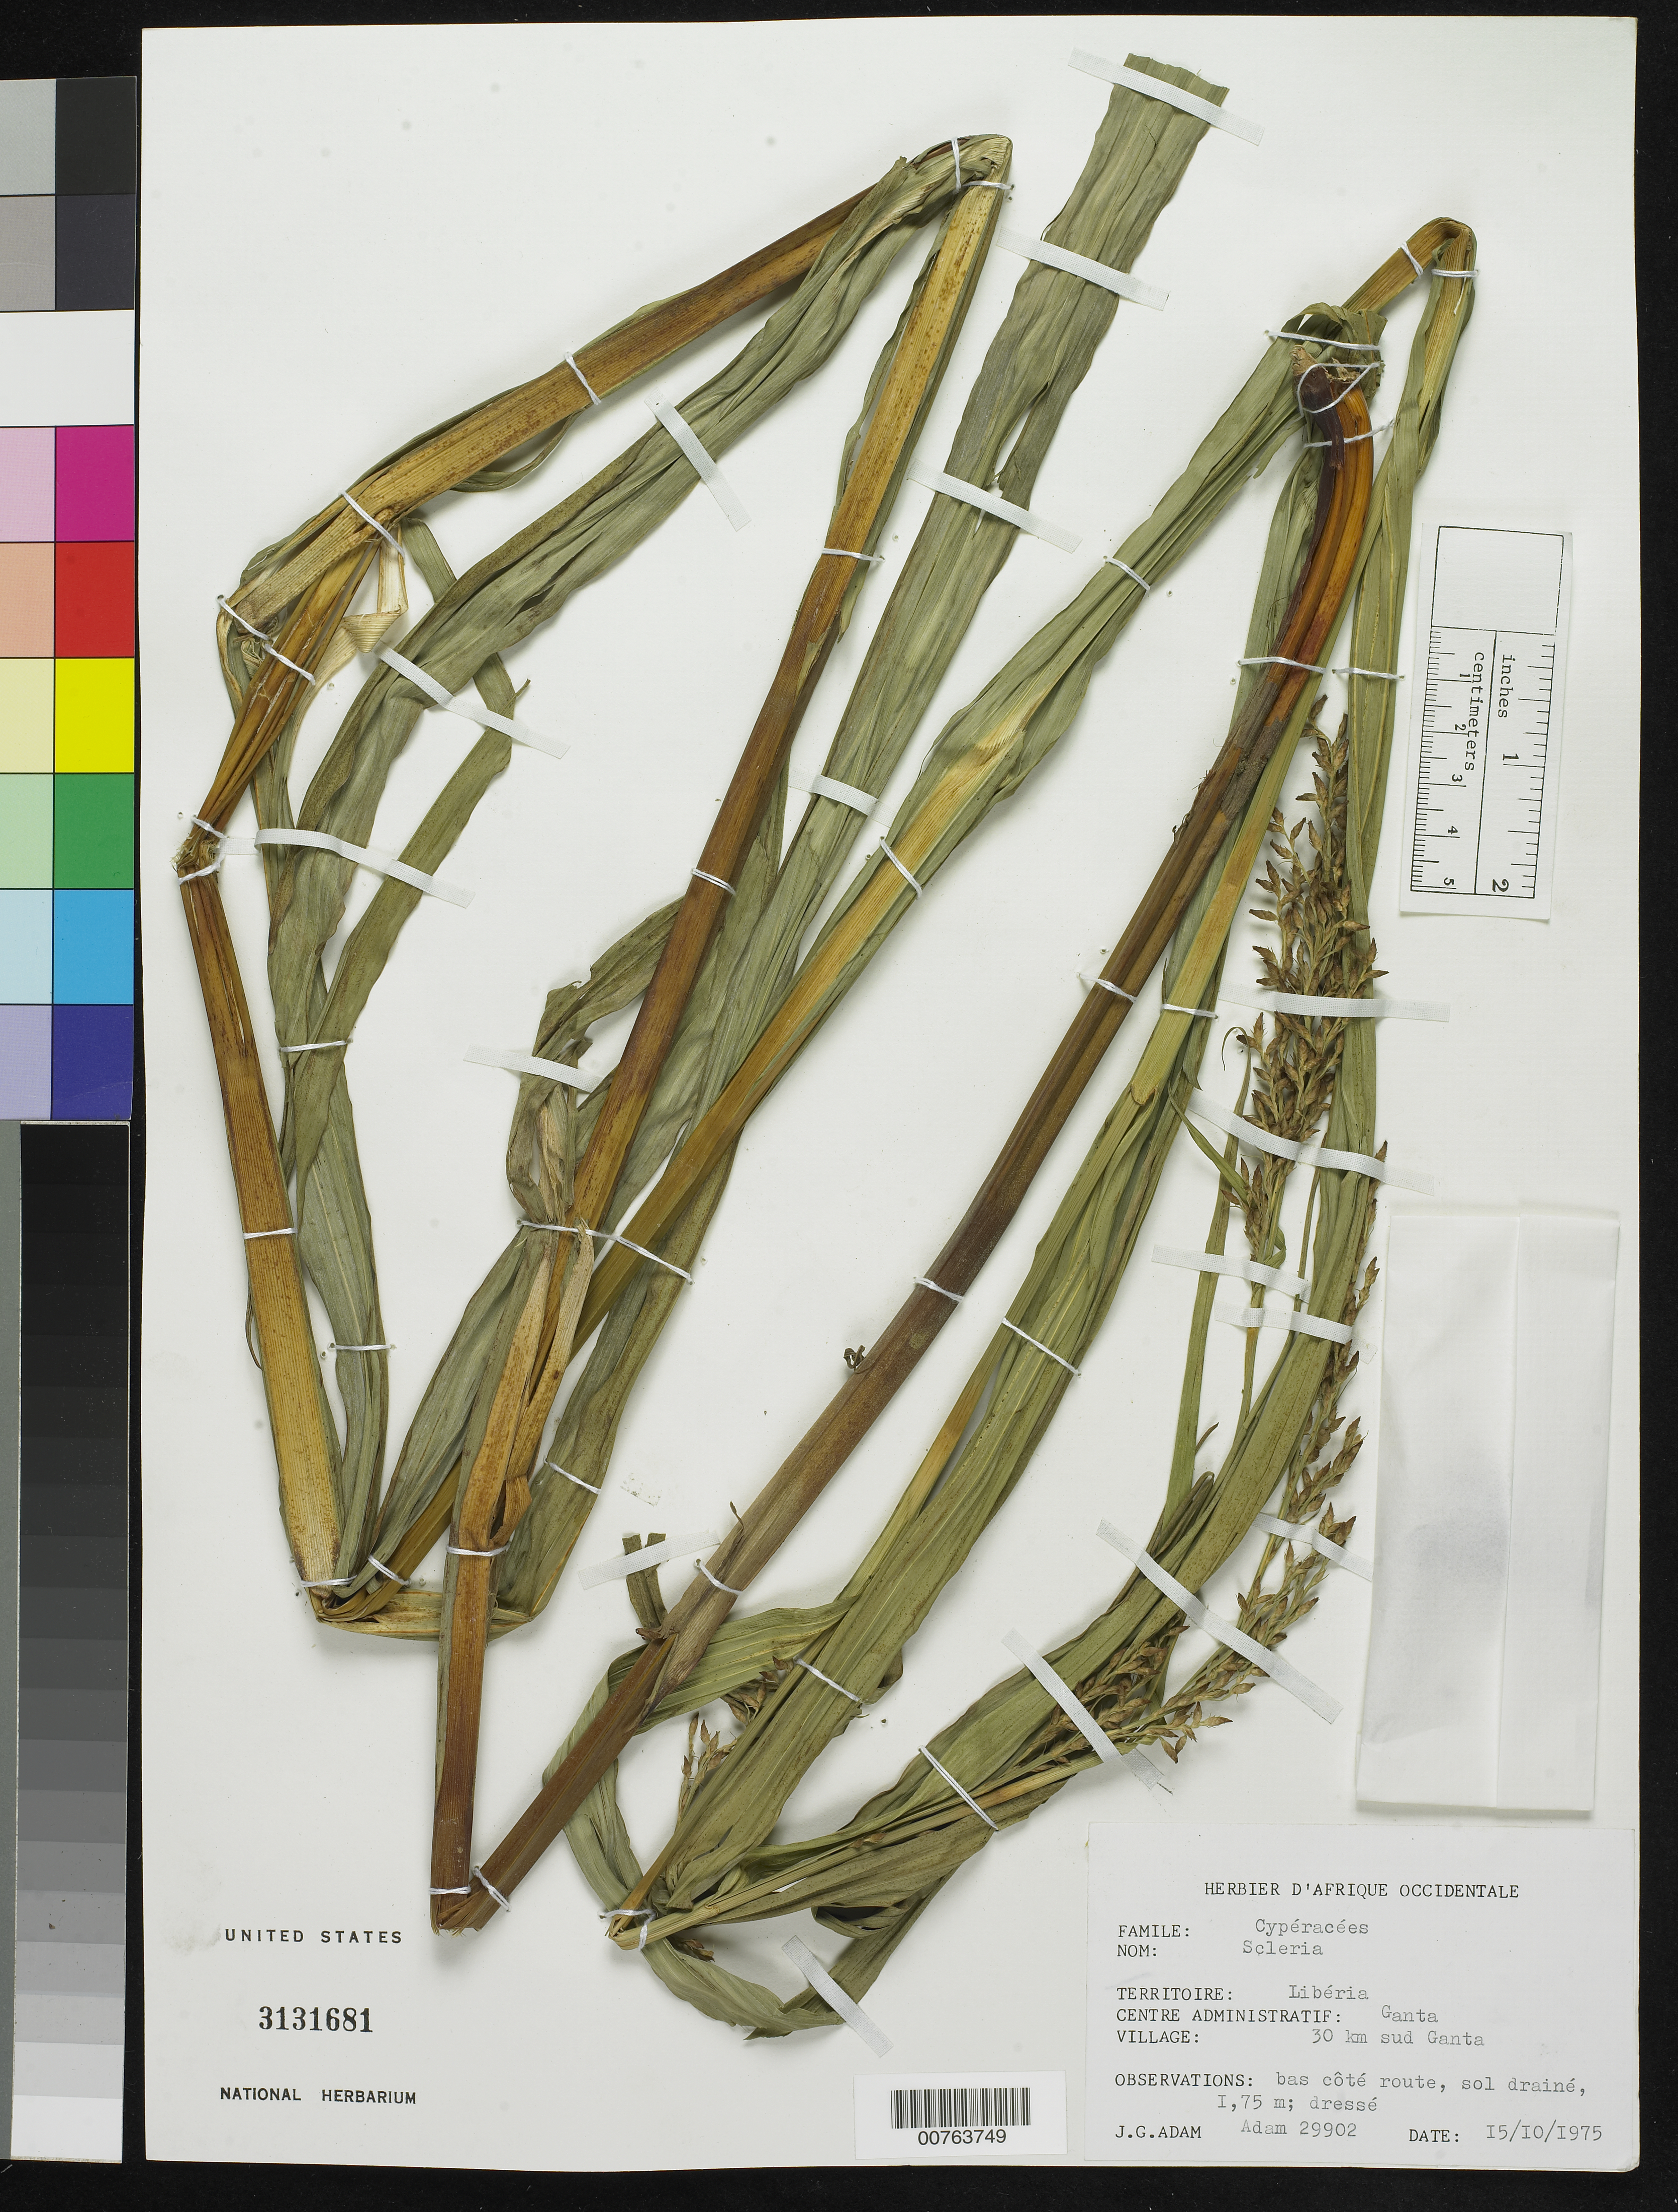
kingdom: Plantae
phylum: Tracheophyta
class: Liliopsida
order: Poales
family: Cyperaceae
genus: Scleria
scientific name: Scleria depressa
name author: (C.B. Clarke) Nelmes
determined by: Strong, Mark T., (BOT), Smithsonian Institution - National Museum of Natural History (UNITED STATES)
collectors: J. Adam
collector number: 29902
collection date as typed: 15 Oct 1975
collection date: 1975-10-15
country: Liberia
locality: Ganta; 30 km S of Ganta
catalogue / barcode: US 3131681